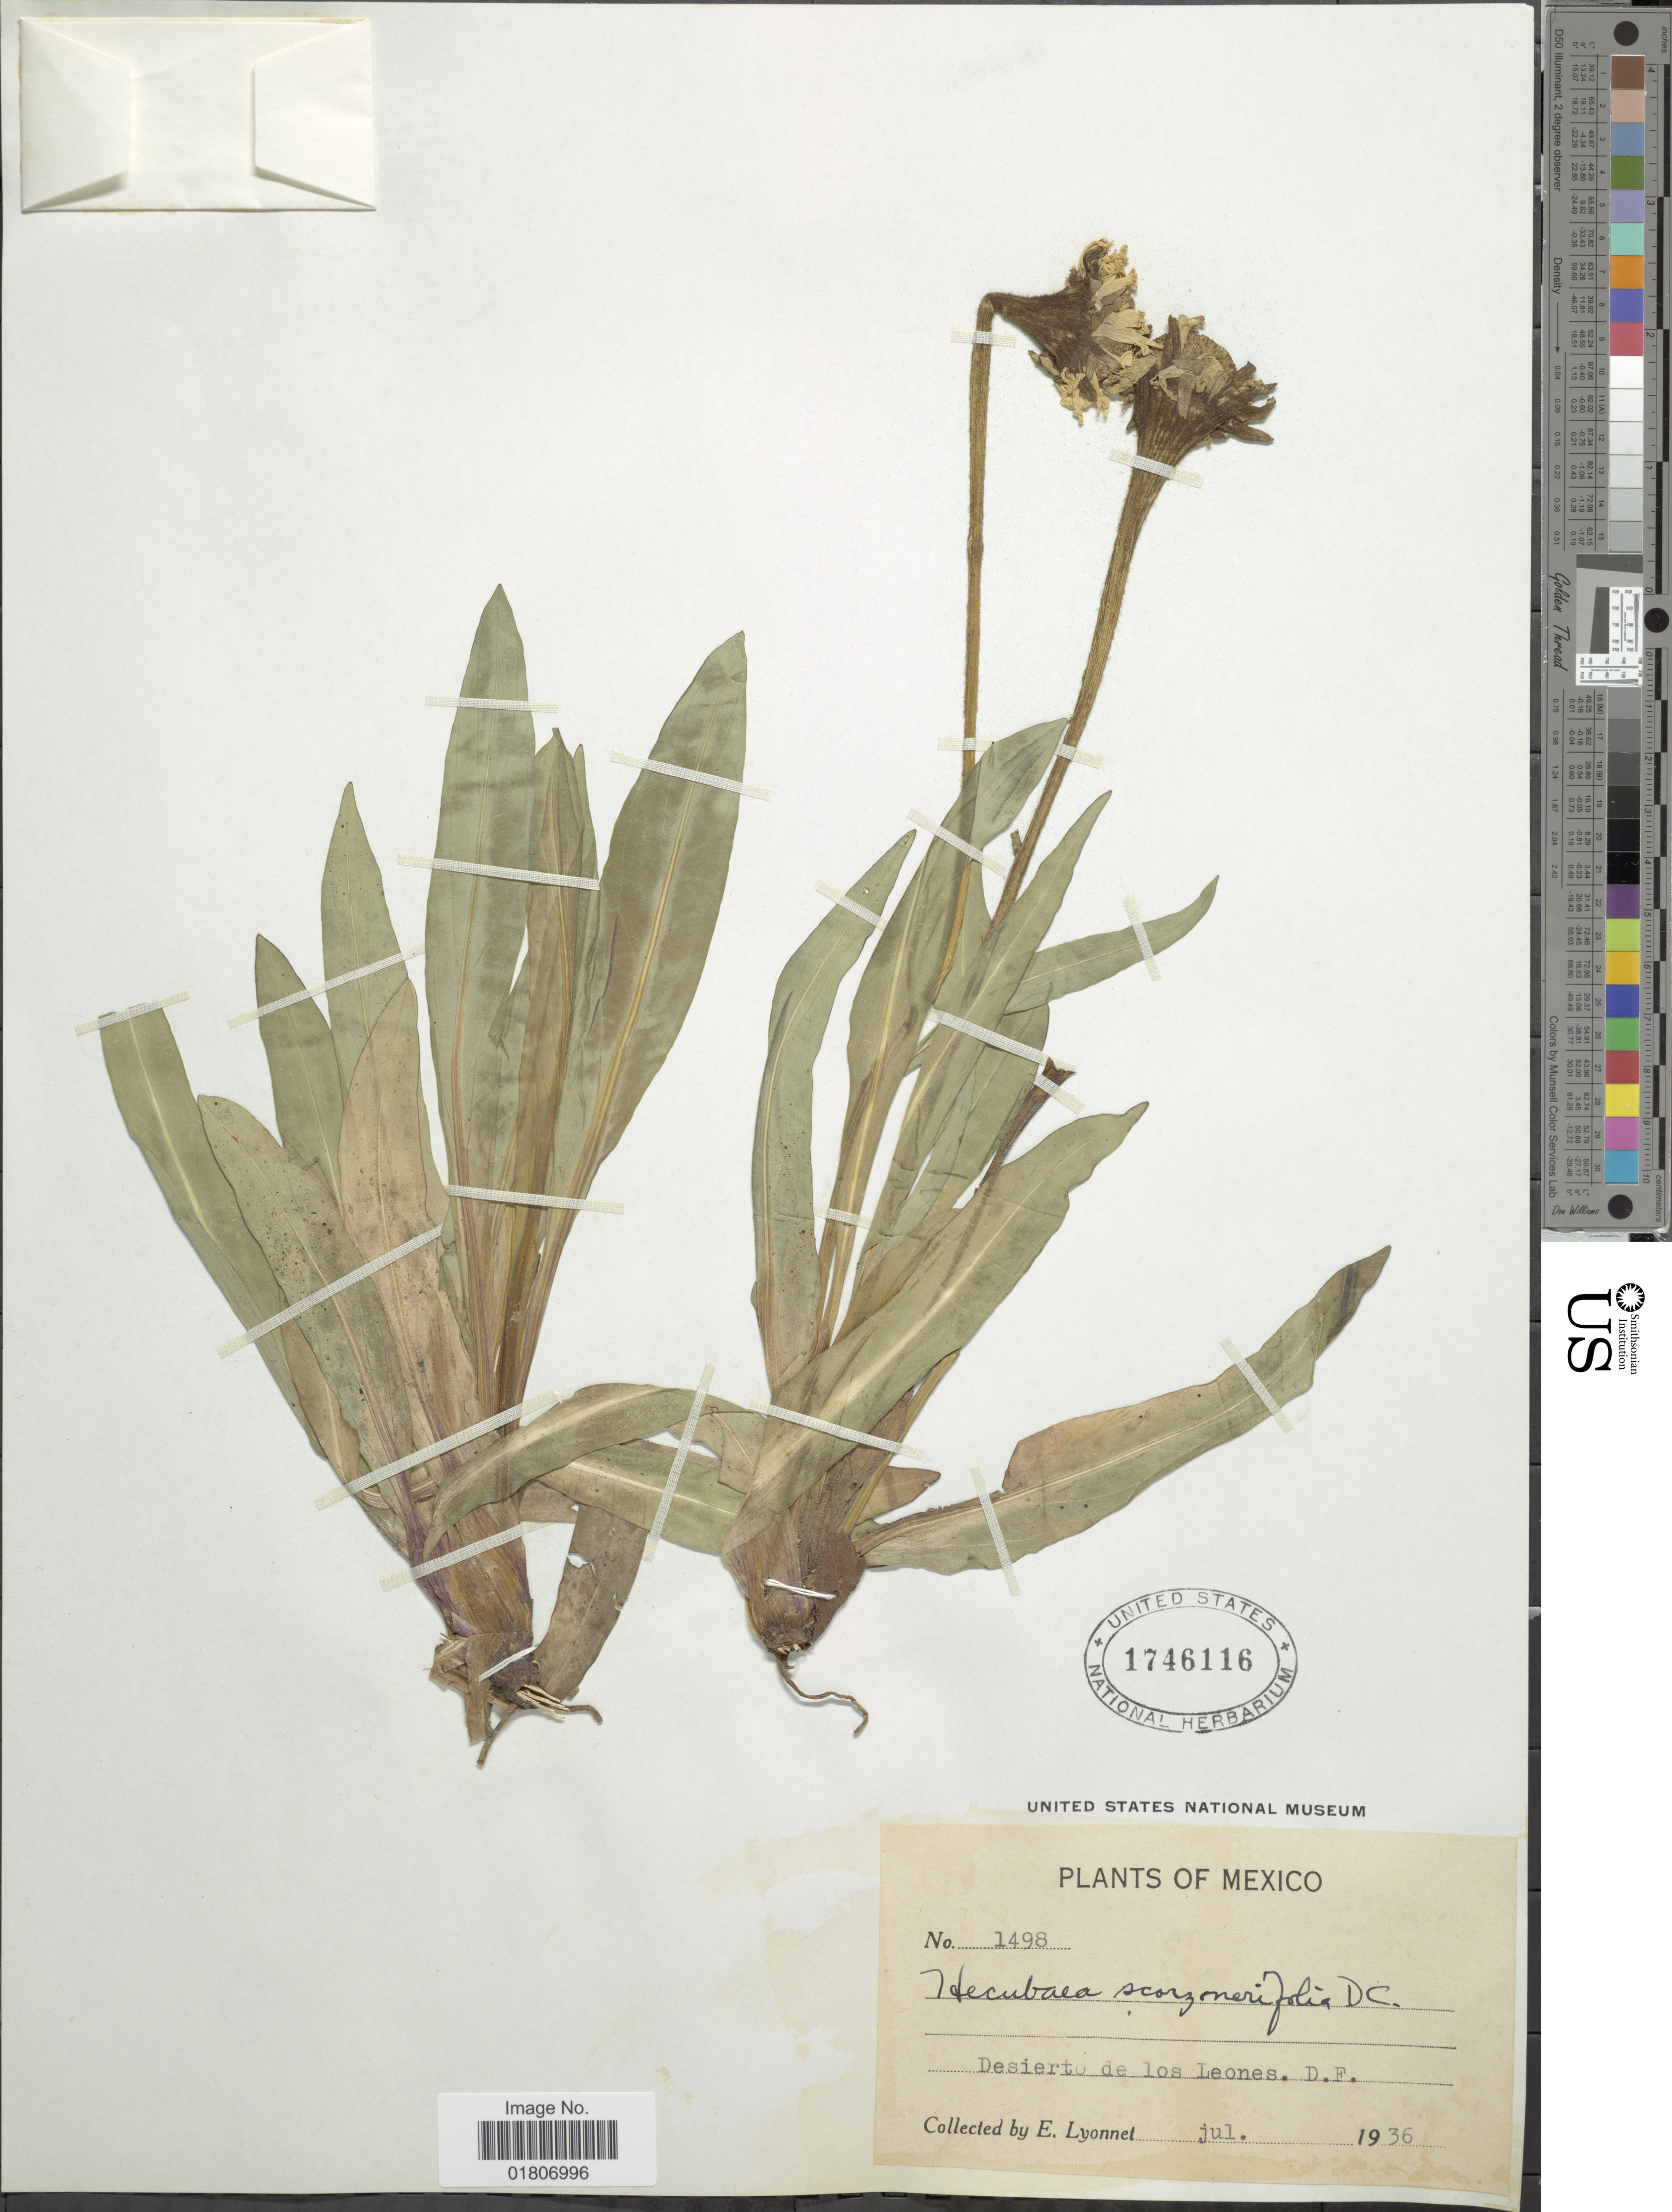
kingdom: Plantae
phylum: Tracheophyta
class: Magnoliopsida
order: Asterales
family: Asteraceae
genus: Dugaldia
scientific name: Dugaldia scorzoneraefolia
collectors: E. Lyonnet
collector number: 1498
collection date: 1936-07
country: Mexico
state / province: Distrito Federal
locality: Desierto de los Leones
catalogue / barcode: US 1746116